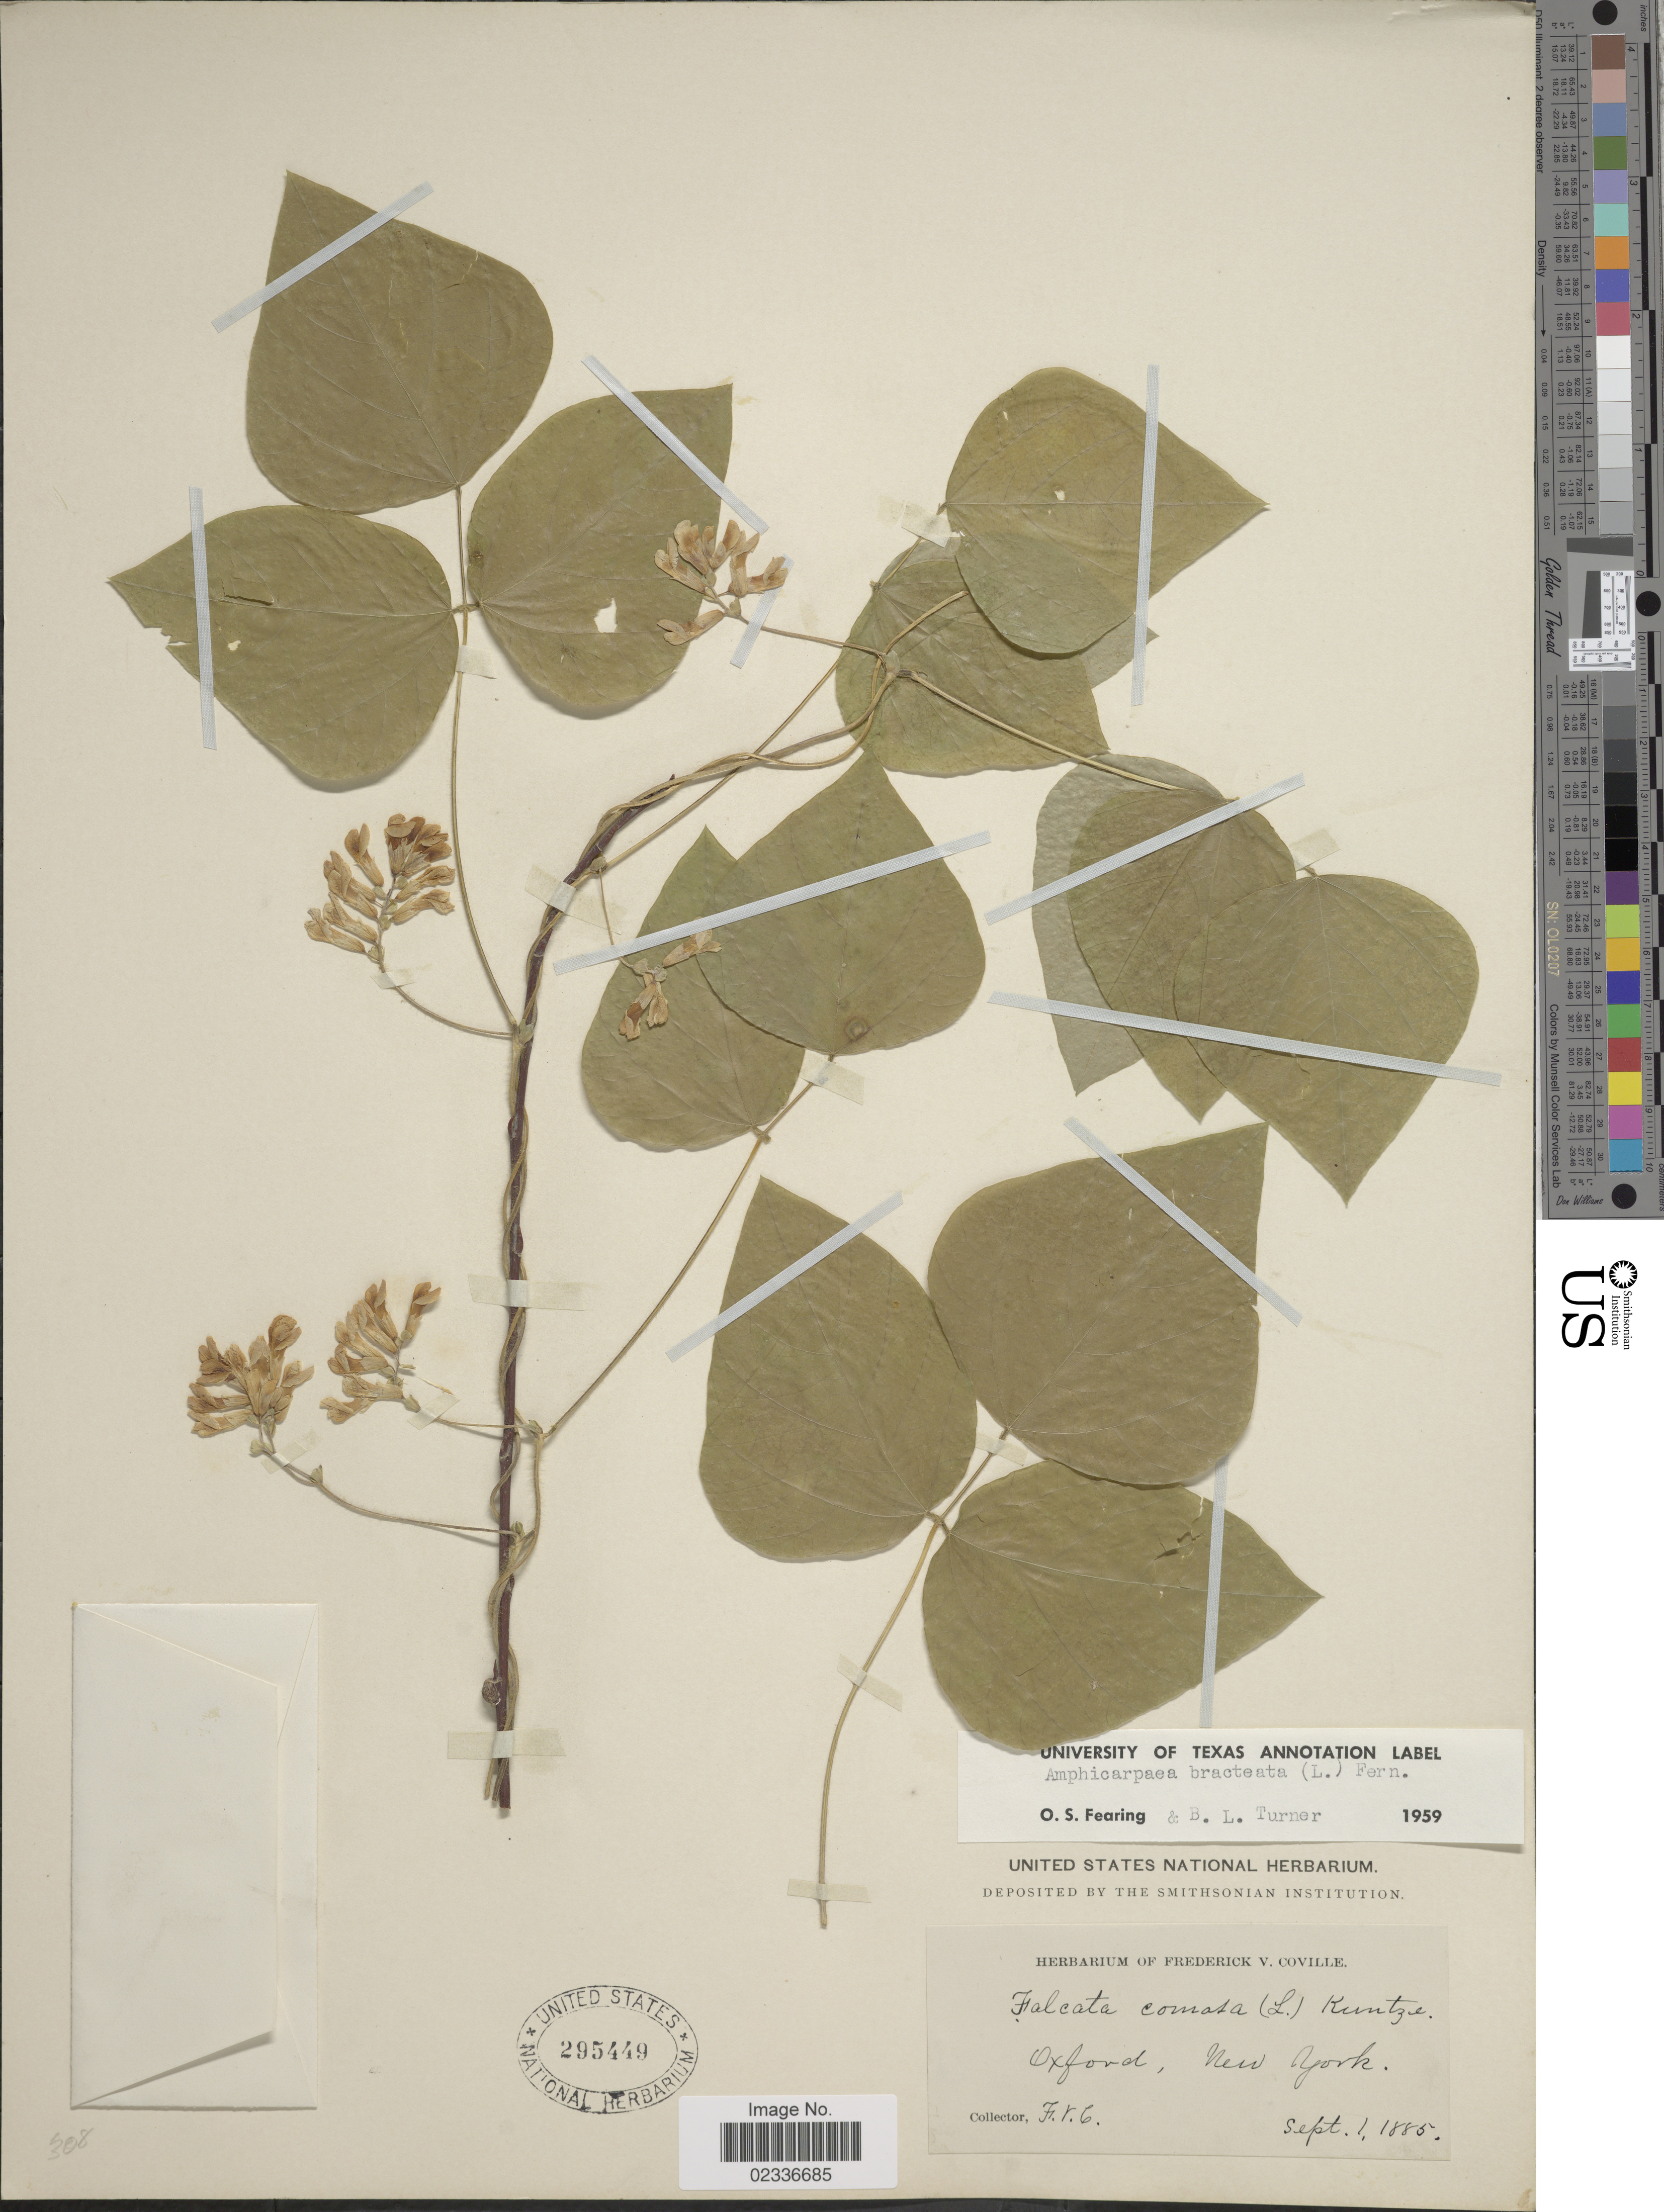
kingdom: Plantae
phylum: Tracheophyta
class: Magnoliopsida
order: Fabales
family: Fabaceae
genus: Amphicarpaea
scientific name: Amphicarpaea bracteata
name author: (L.) Fernald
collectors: F. V. Coville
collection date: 1885-09-01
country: United States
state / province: New York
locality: Oxford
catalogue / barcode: US 295449